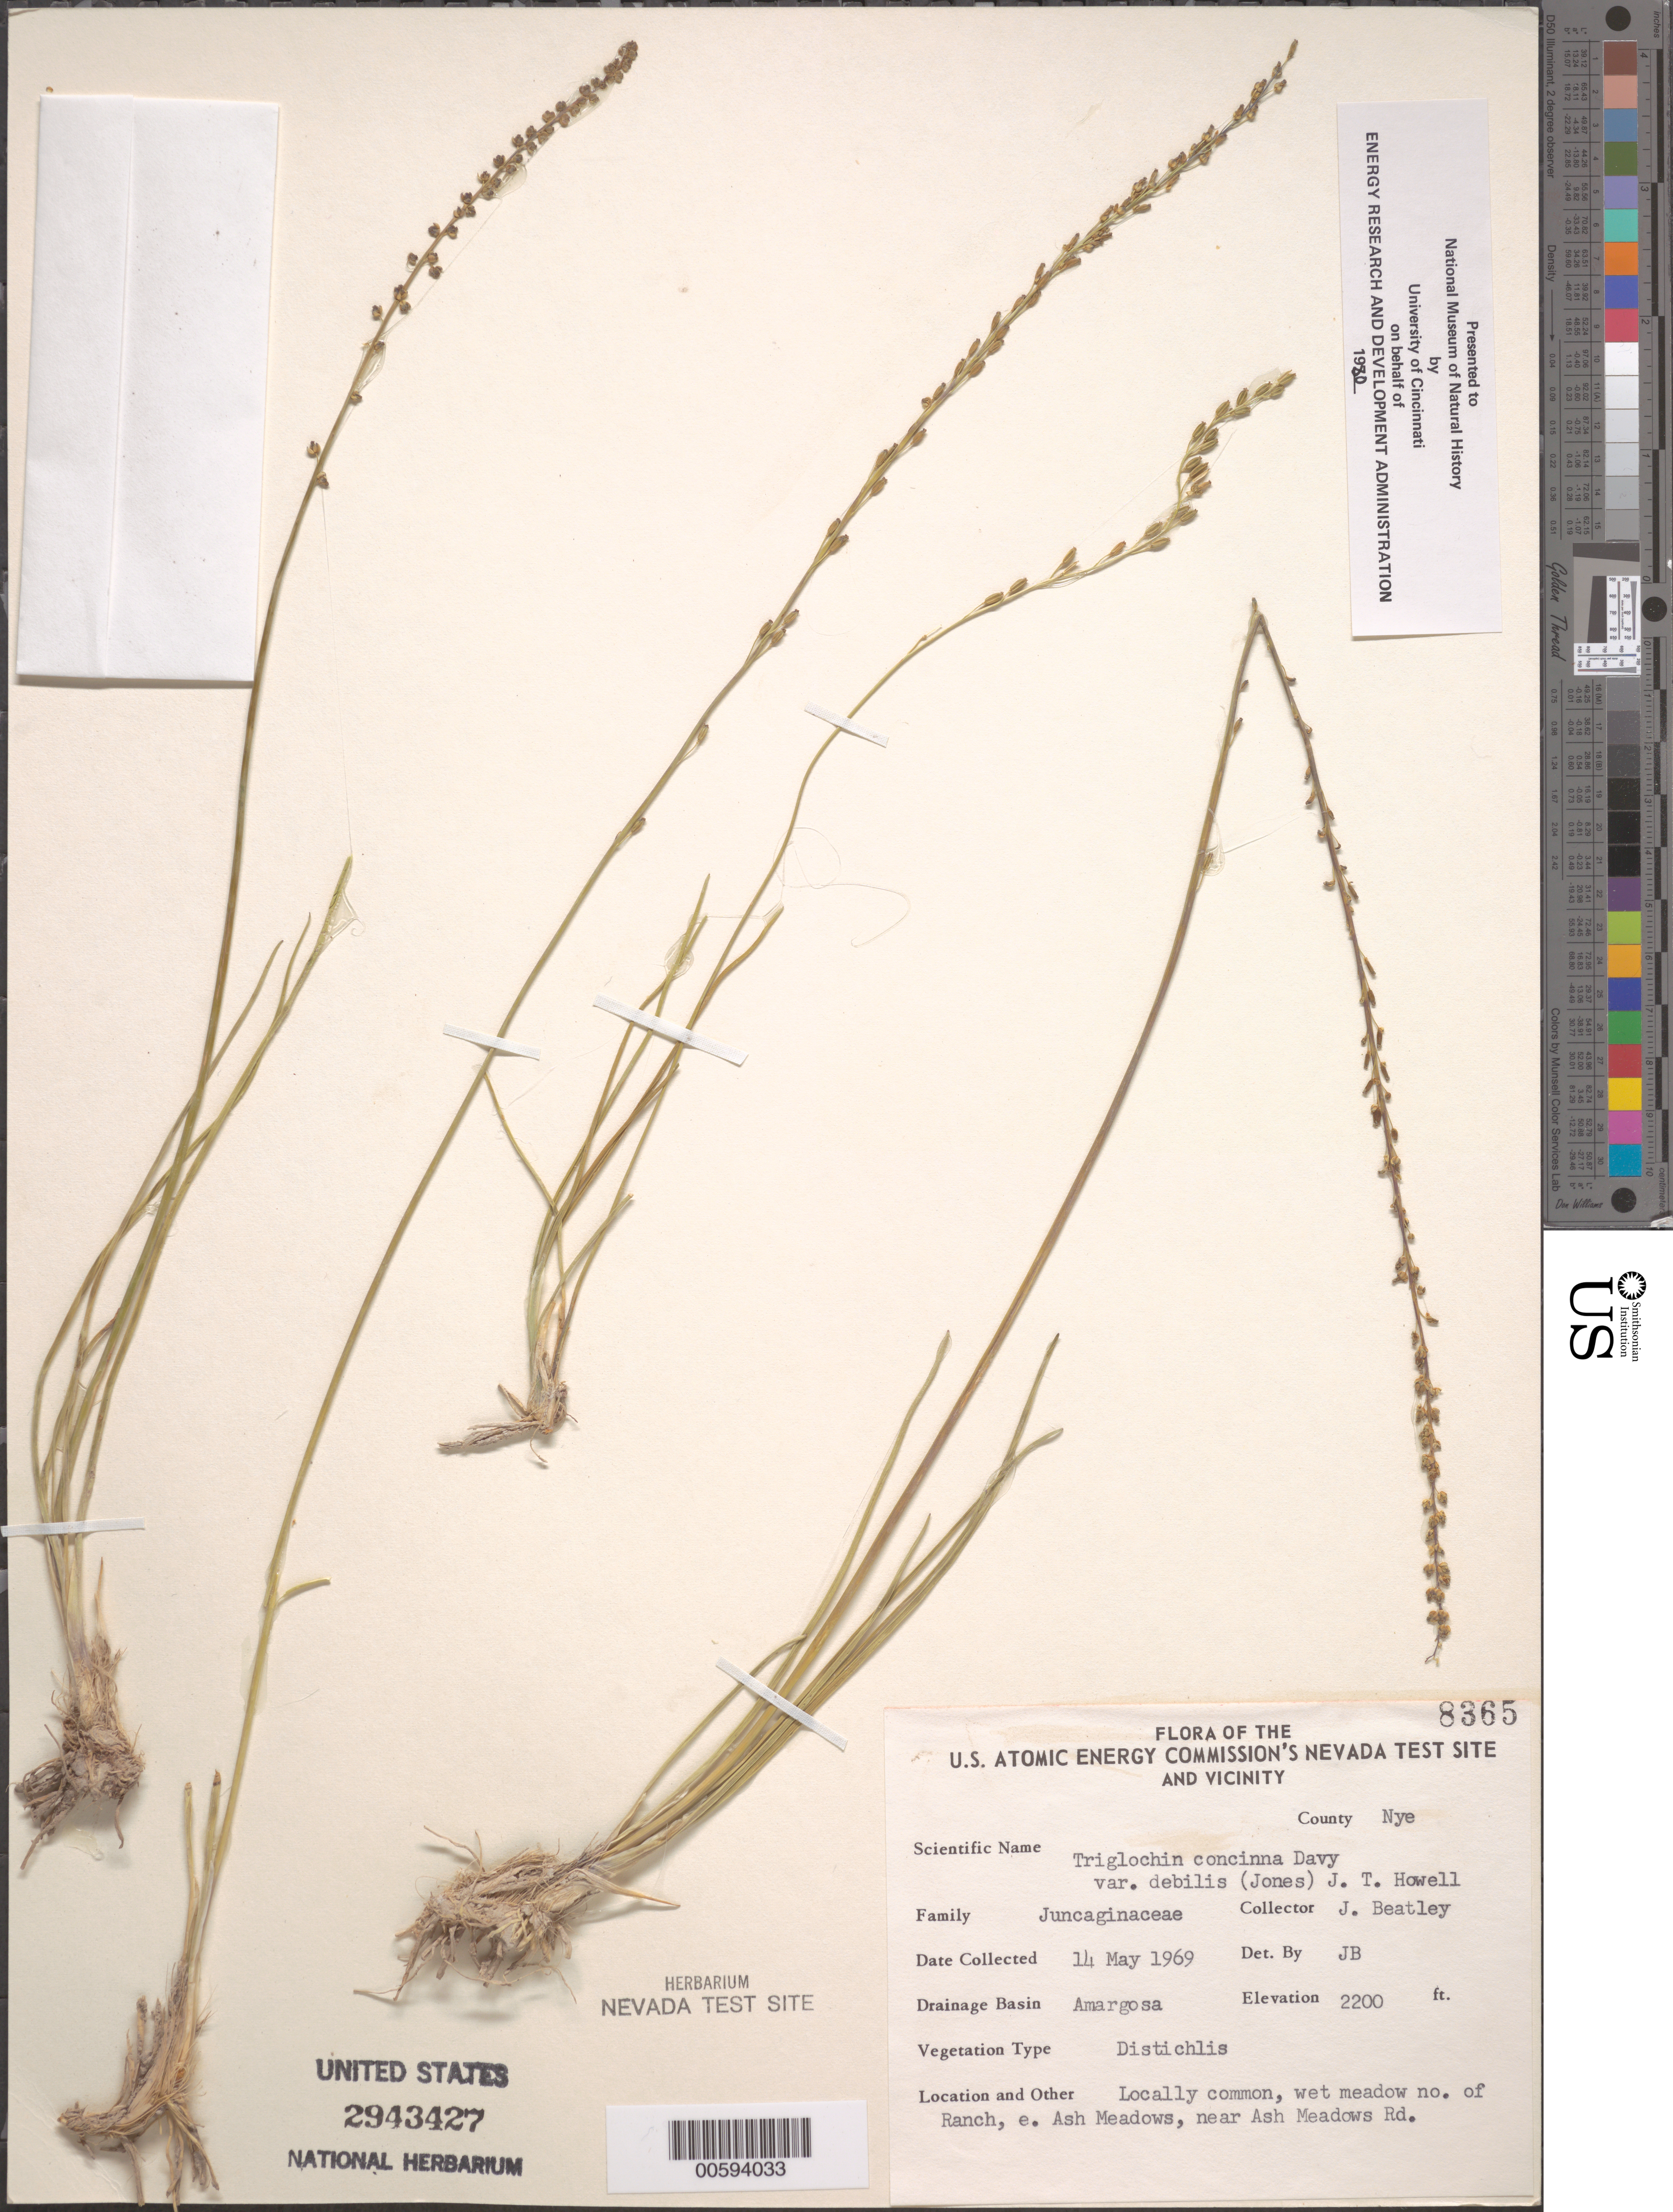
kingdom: Plantae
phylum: Tracheophyta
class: Liliopsida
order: Alismatales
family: Juncaginaceae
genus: Triglochin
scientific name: Triglochin concinna var. debilis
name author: (M.E. Jones) J.T. Howell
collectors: J. C. Beatley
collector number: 8365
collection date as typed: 14 May 1969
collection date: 1969-05-14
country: United States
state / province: Nevada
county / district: Nye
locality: E of Ash Meadows, near Ash Meadows Road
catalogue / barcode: US 2943427